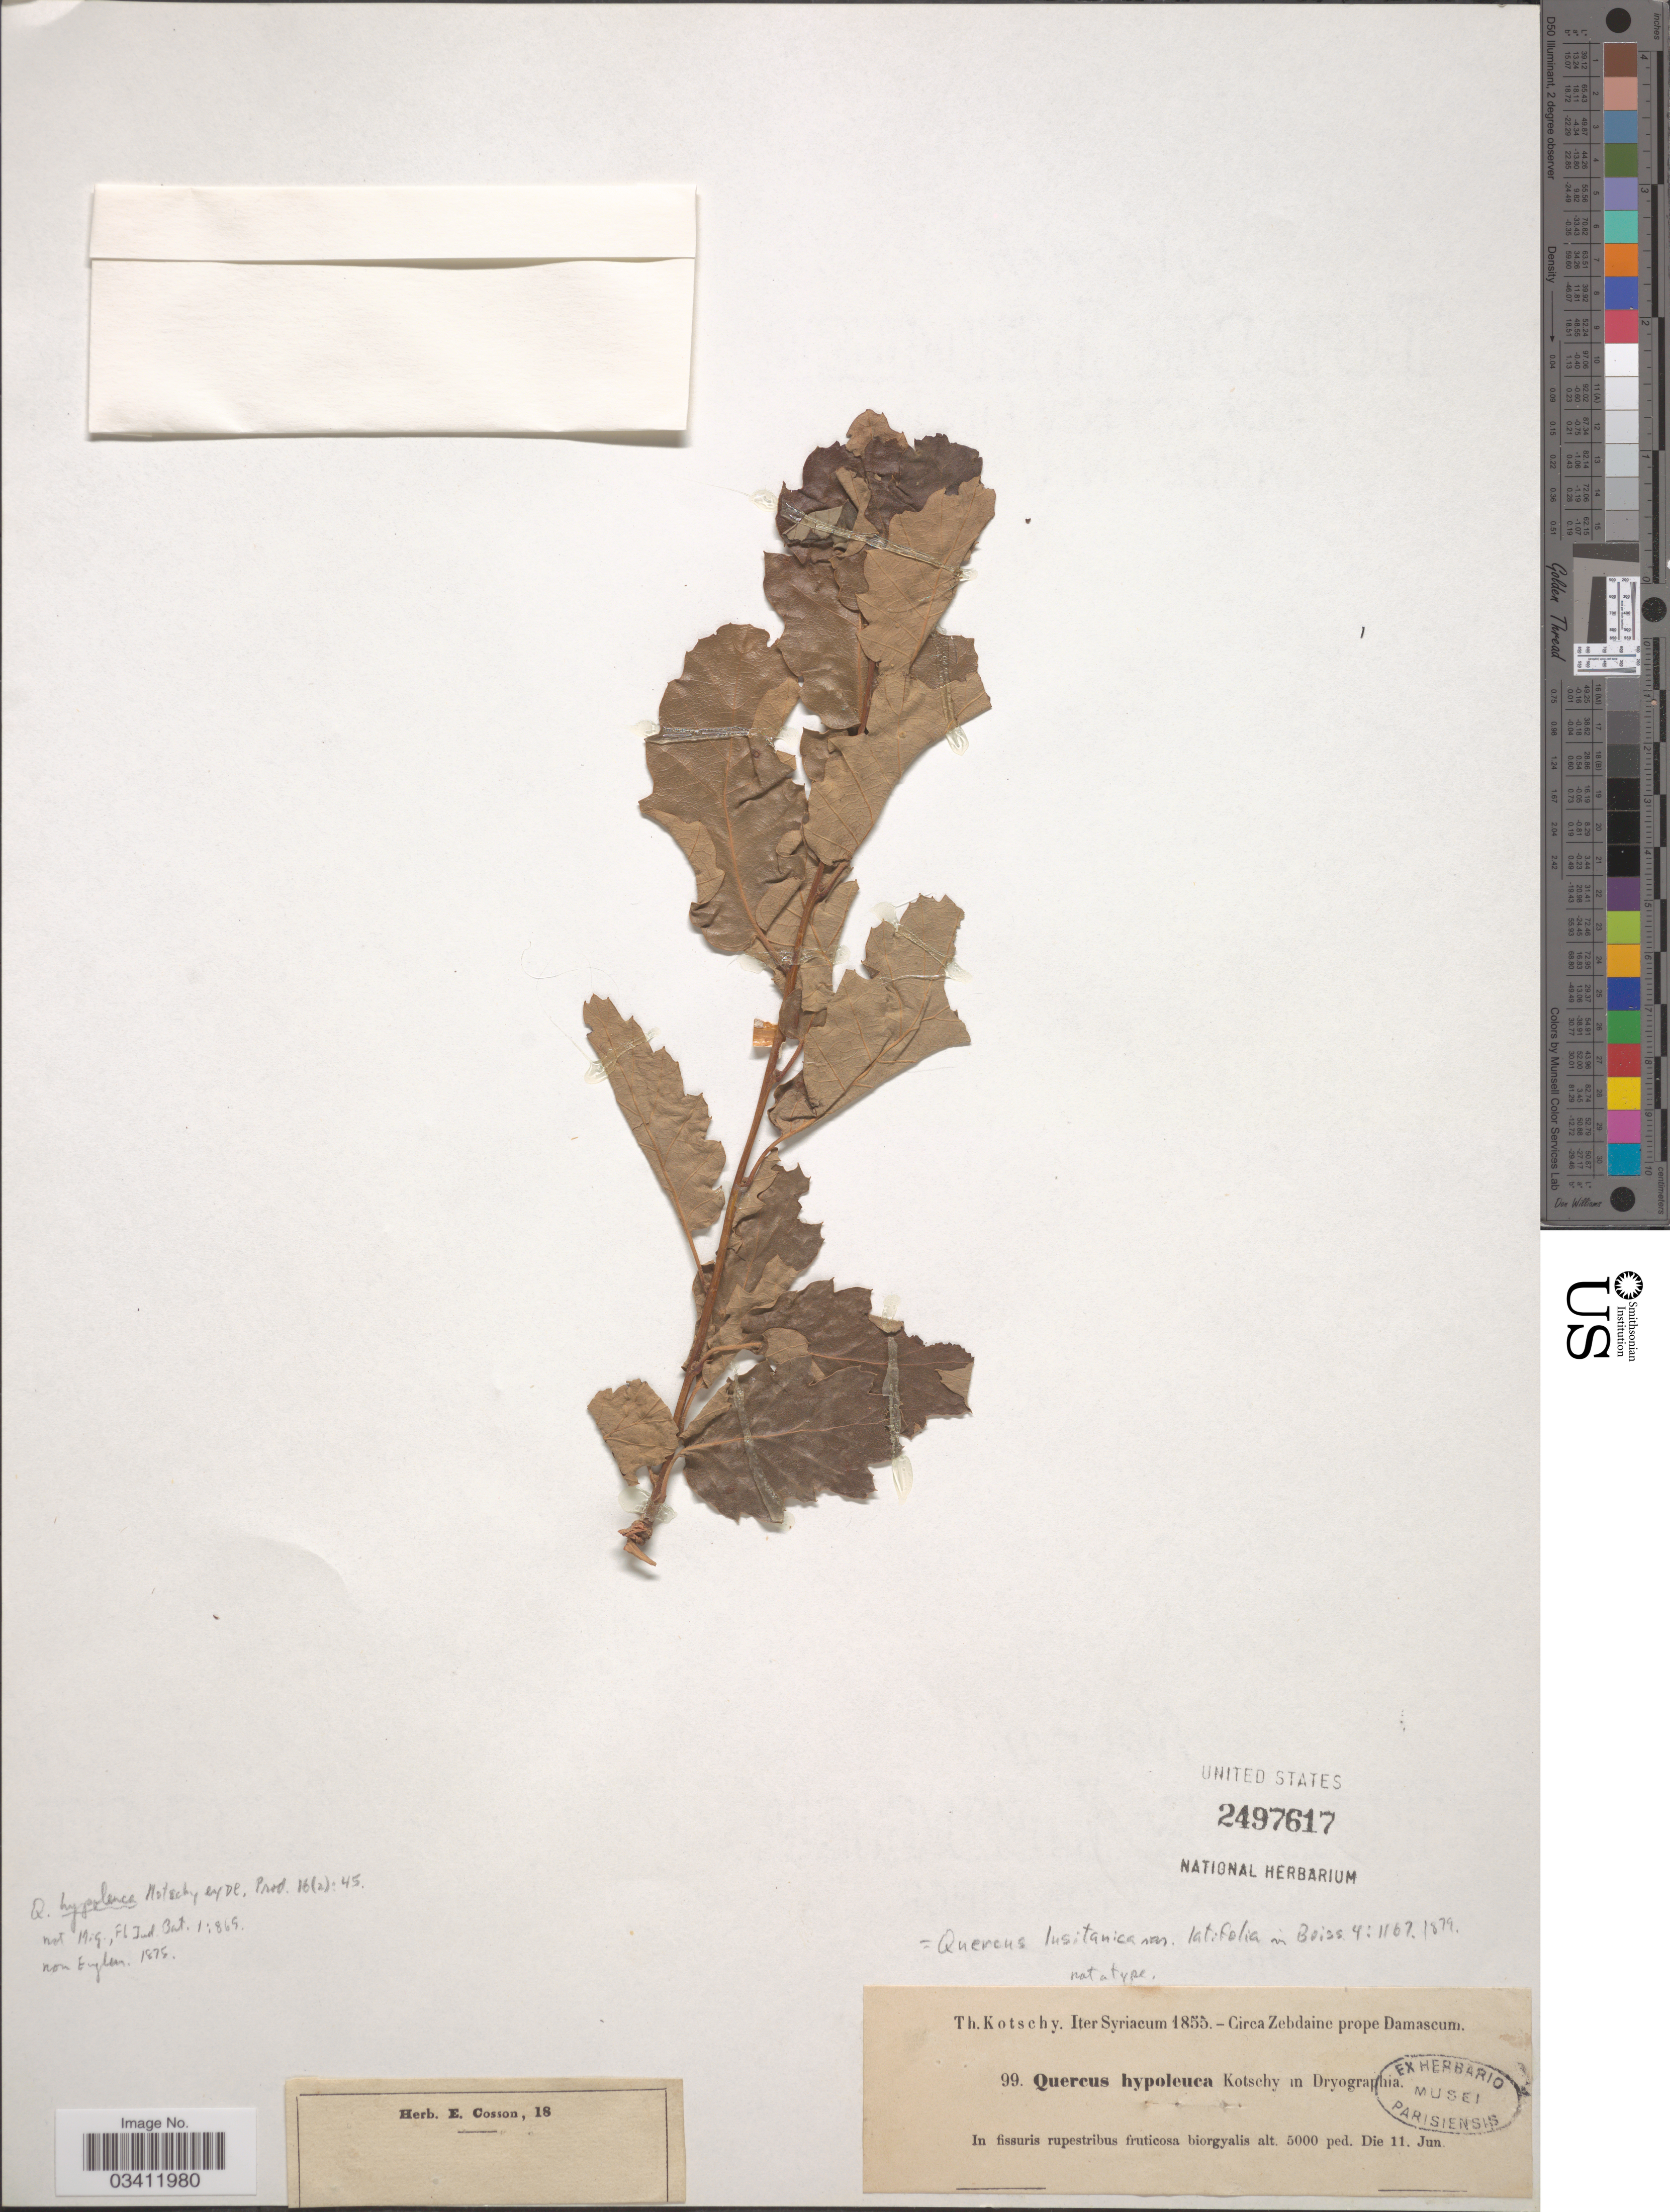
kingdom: Plantae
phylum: Tracheophyta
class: Magnoliopsida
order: Fagales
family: Fagaceae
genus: Quercus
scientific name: Quercus lusitanica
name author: Lam.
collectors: K. G. Kotschy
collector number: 99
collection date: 1855-06-11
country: Syria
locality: Syriacum. Circa Zebdaine prope Damascum.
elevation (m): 1524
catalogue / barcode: US 2497617